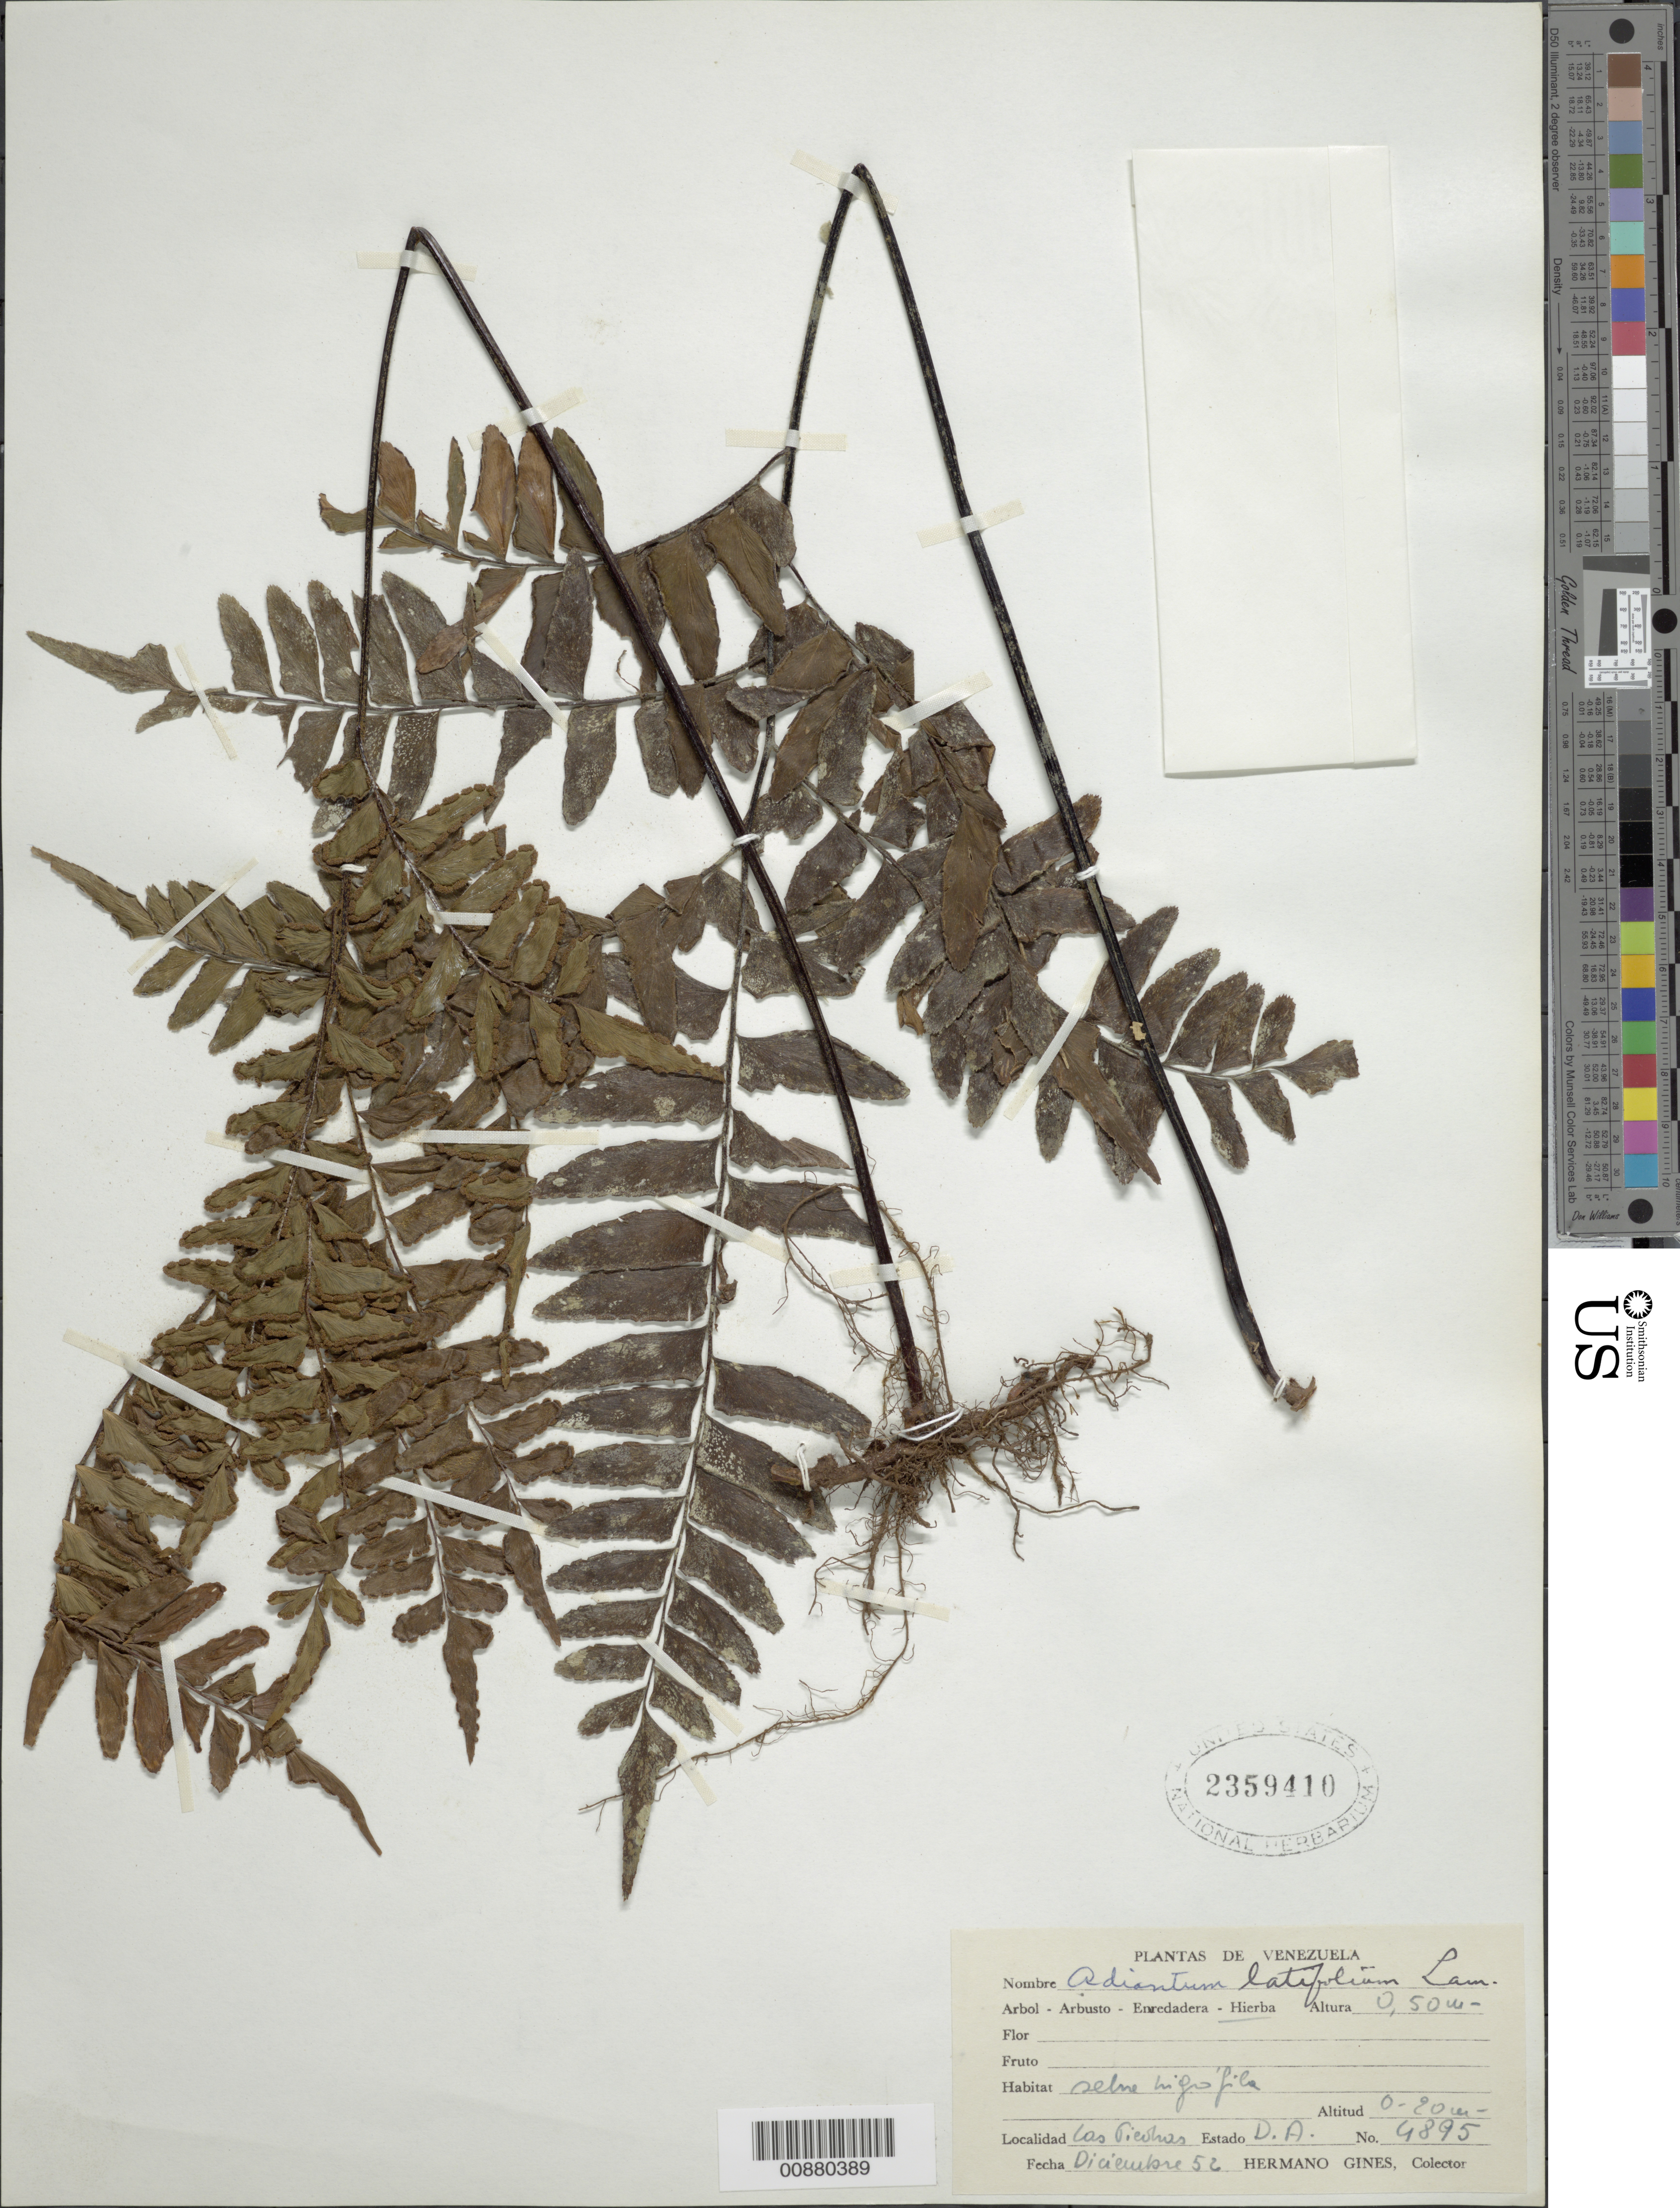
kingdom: Plantae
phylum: Tracheophyta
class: Polypodiopsida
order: Polypodiales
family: Pteridaceae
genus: Adiantum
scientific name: Adiantum latifolium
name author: Lam.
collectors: H. Gines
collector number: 4895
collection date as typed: Dec-52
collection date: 1952-12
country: Venezuela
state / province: Delta Amacuro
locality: Las Piedras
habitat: Selva higrofila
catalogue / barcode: US 2359410